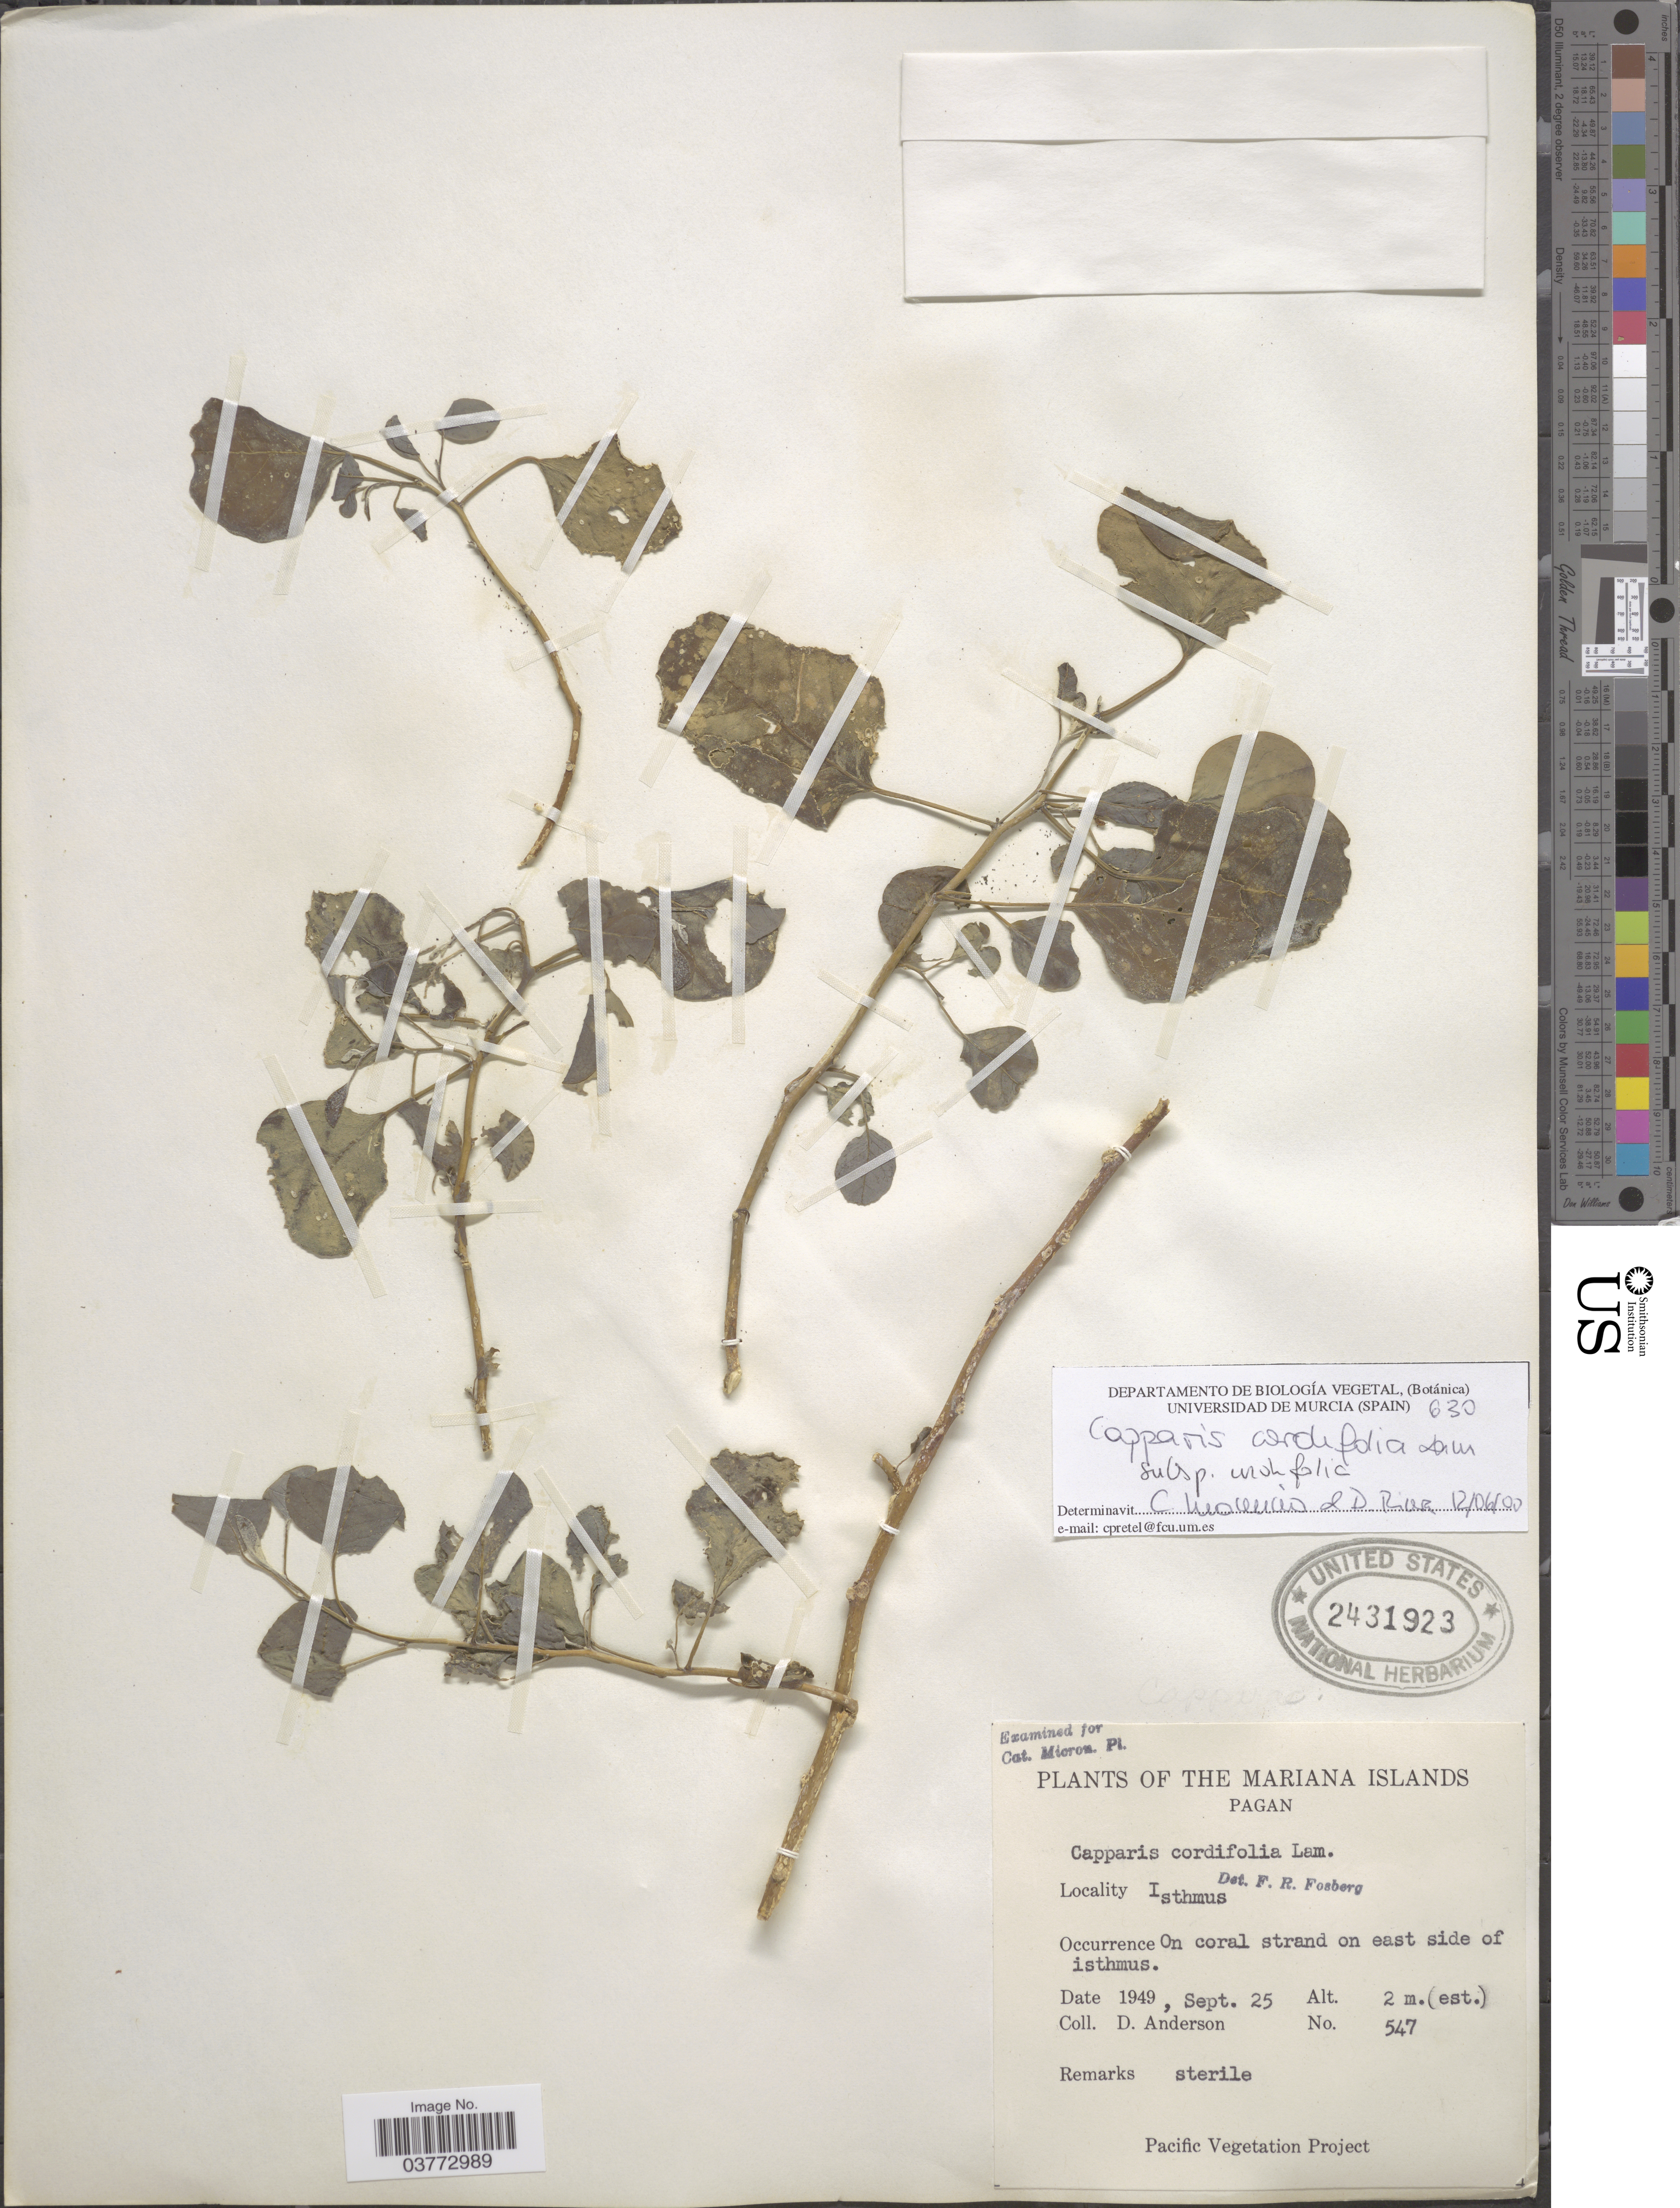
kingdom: Plantae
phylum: Tracheophyta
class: Magnoliopsida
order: Brassicales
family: Capparaceae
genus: Capparis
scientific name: Capparis spinosa subsp. cordifolia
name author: (Lam.) Fici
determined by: Wagner, W. L., (BOT), Smithsonian Institution - National Museum of Natural History (UNITED STATES)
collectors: D. Anderson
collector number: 547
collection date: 1949-09-25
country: Northern Mariana Islands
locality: The Mariana Islands. Pagan. Isthmus. On coral strand on east side of isthmus.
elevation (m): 2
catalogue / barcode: US 2431923